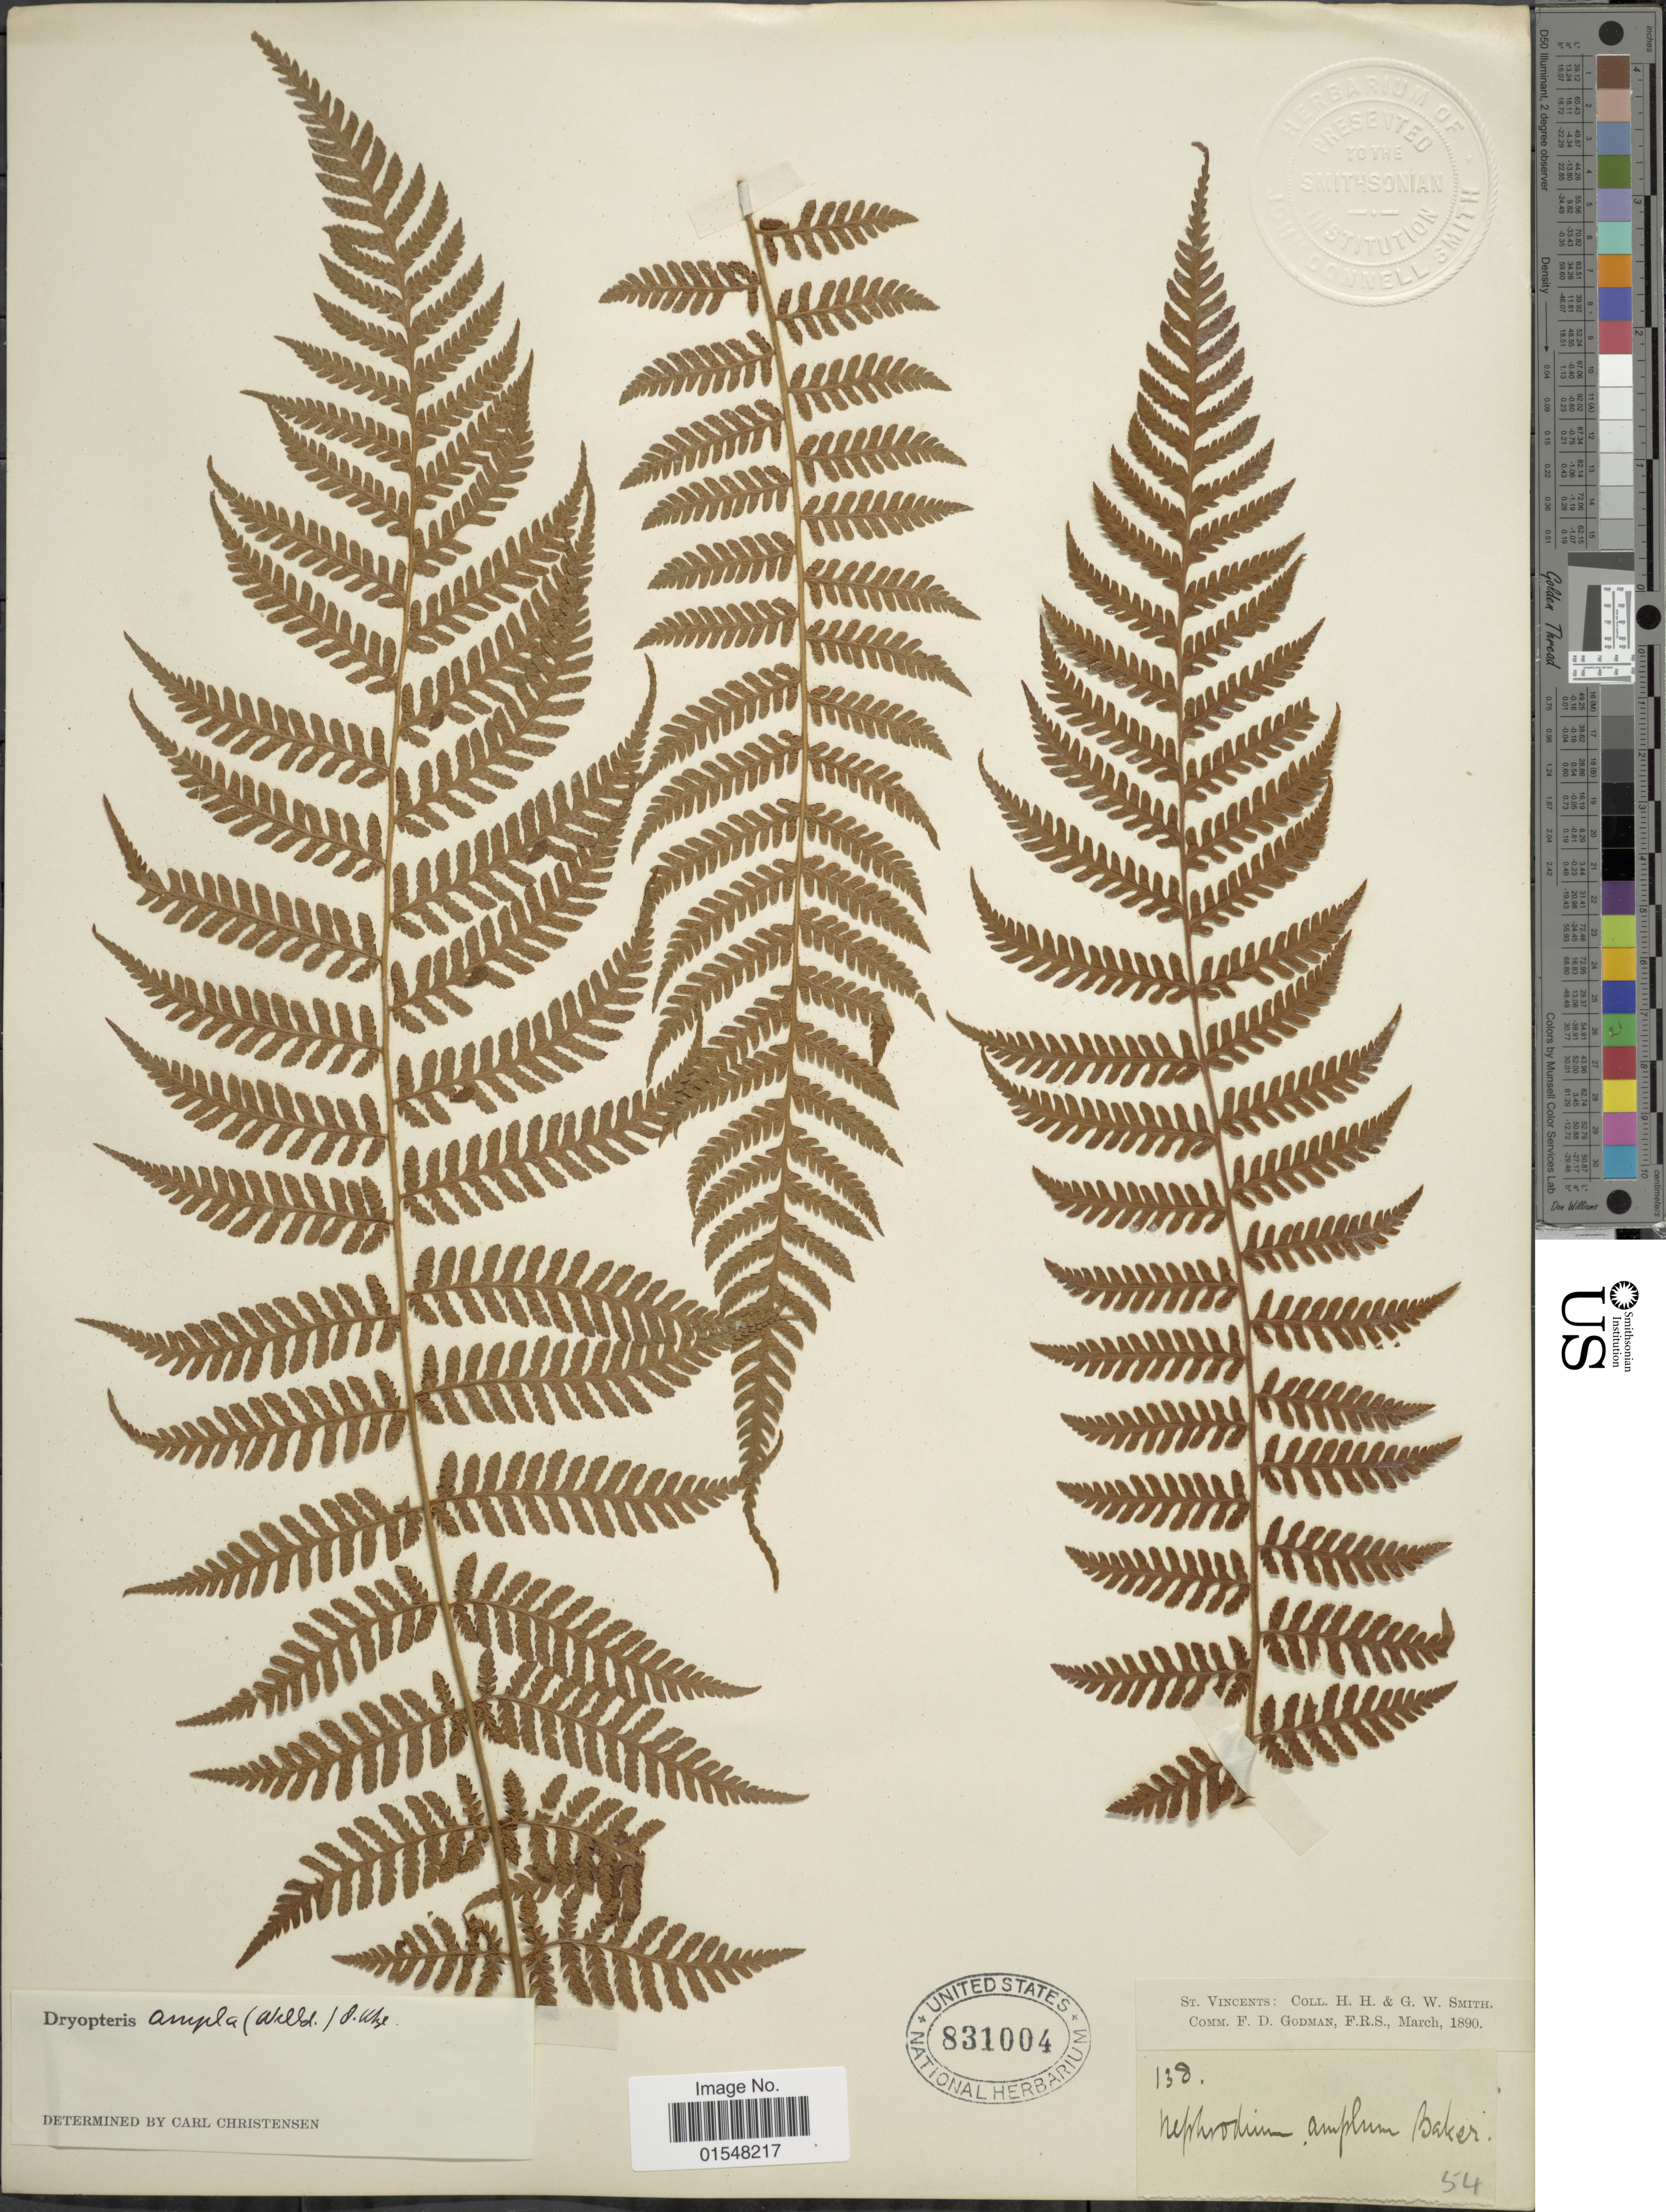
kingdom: Plantae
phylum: Tracheophyta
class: Polypodiopsida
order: Polypodiales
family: Dryopteridaceae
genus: Ctenitis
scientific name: Ctenitis sloanei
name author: (Poepp. ex Spreng.) C.V. Morton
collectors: H. H. Smith & G. Smith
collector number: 138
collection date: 1890-03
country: St. Vincent - Grenadines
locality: St. Vincents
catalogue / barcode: US 831004